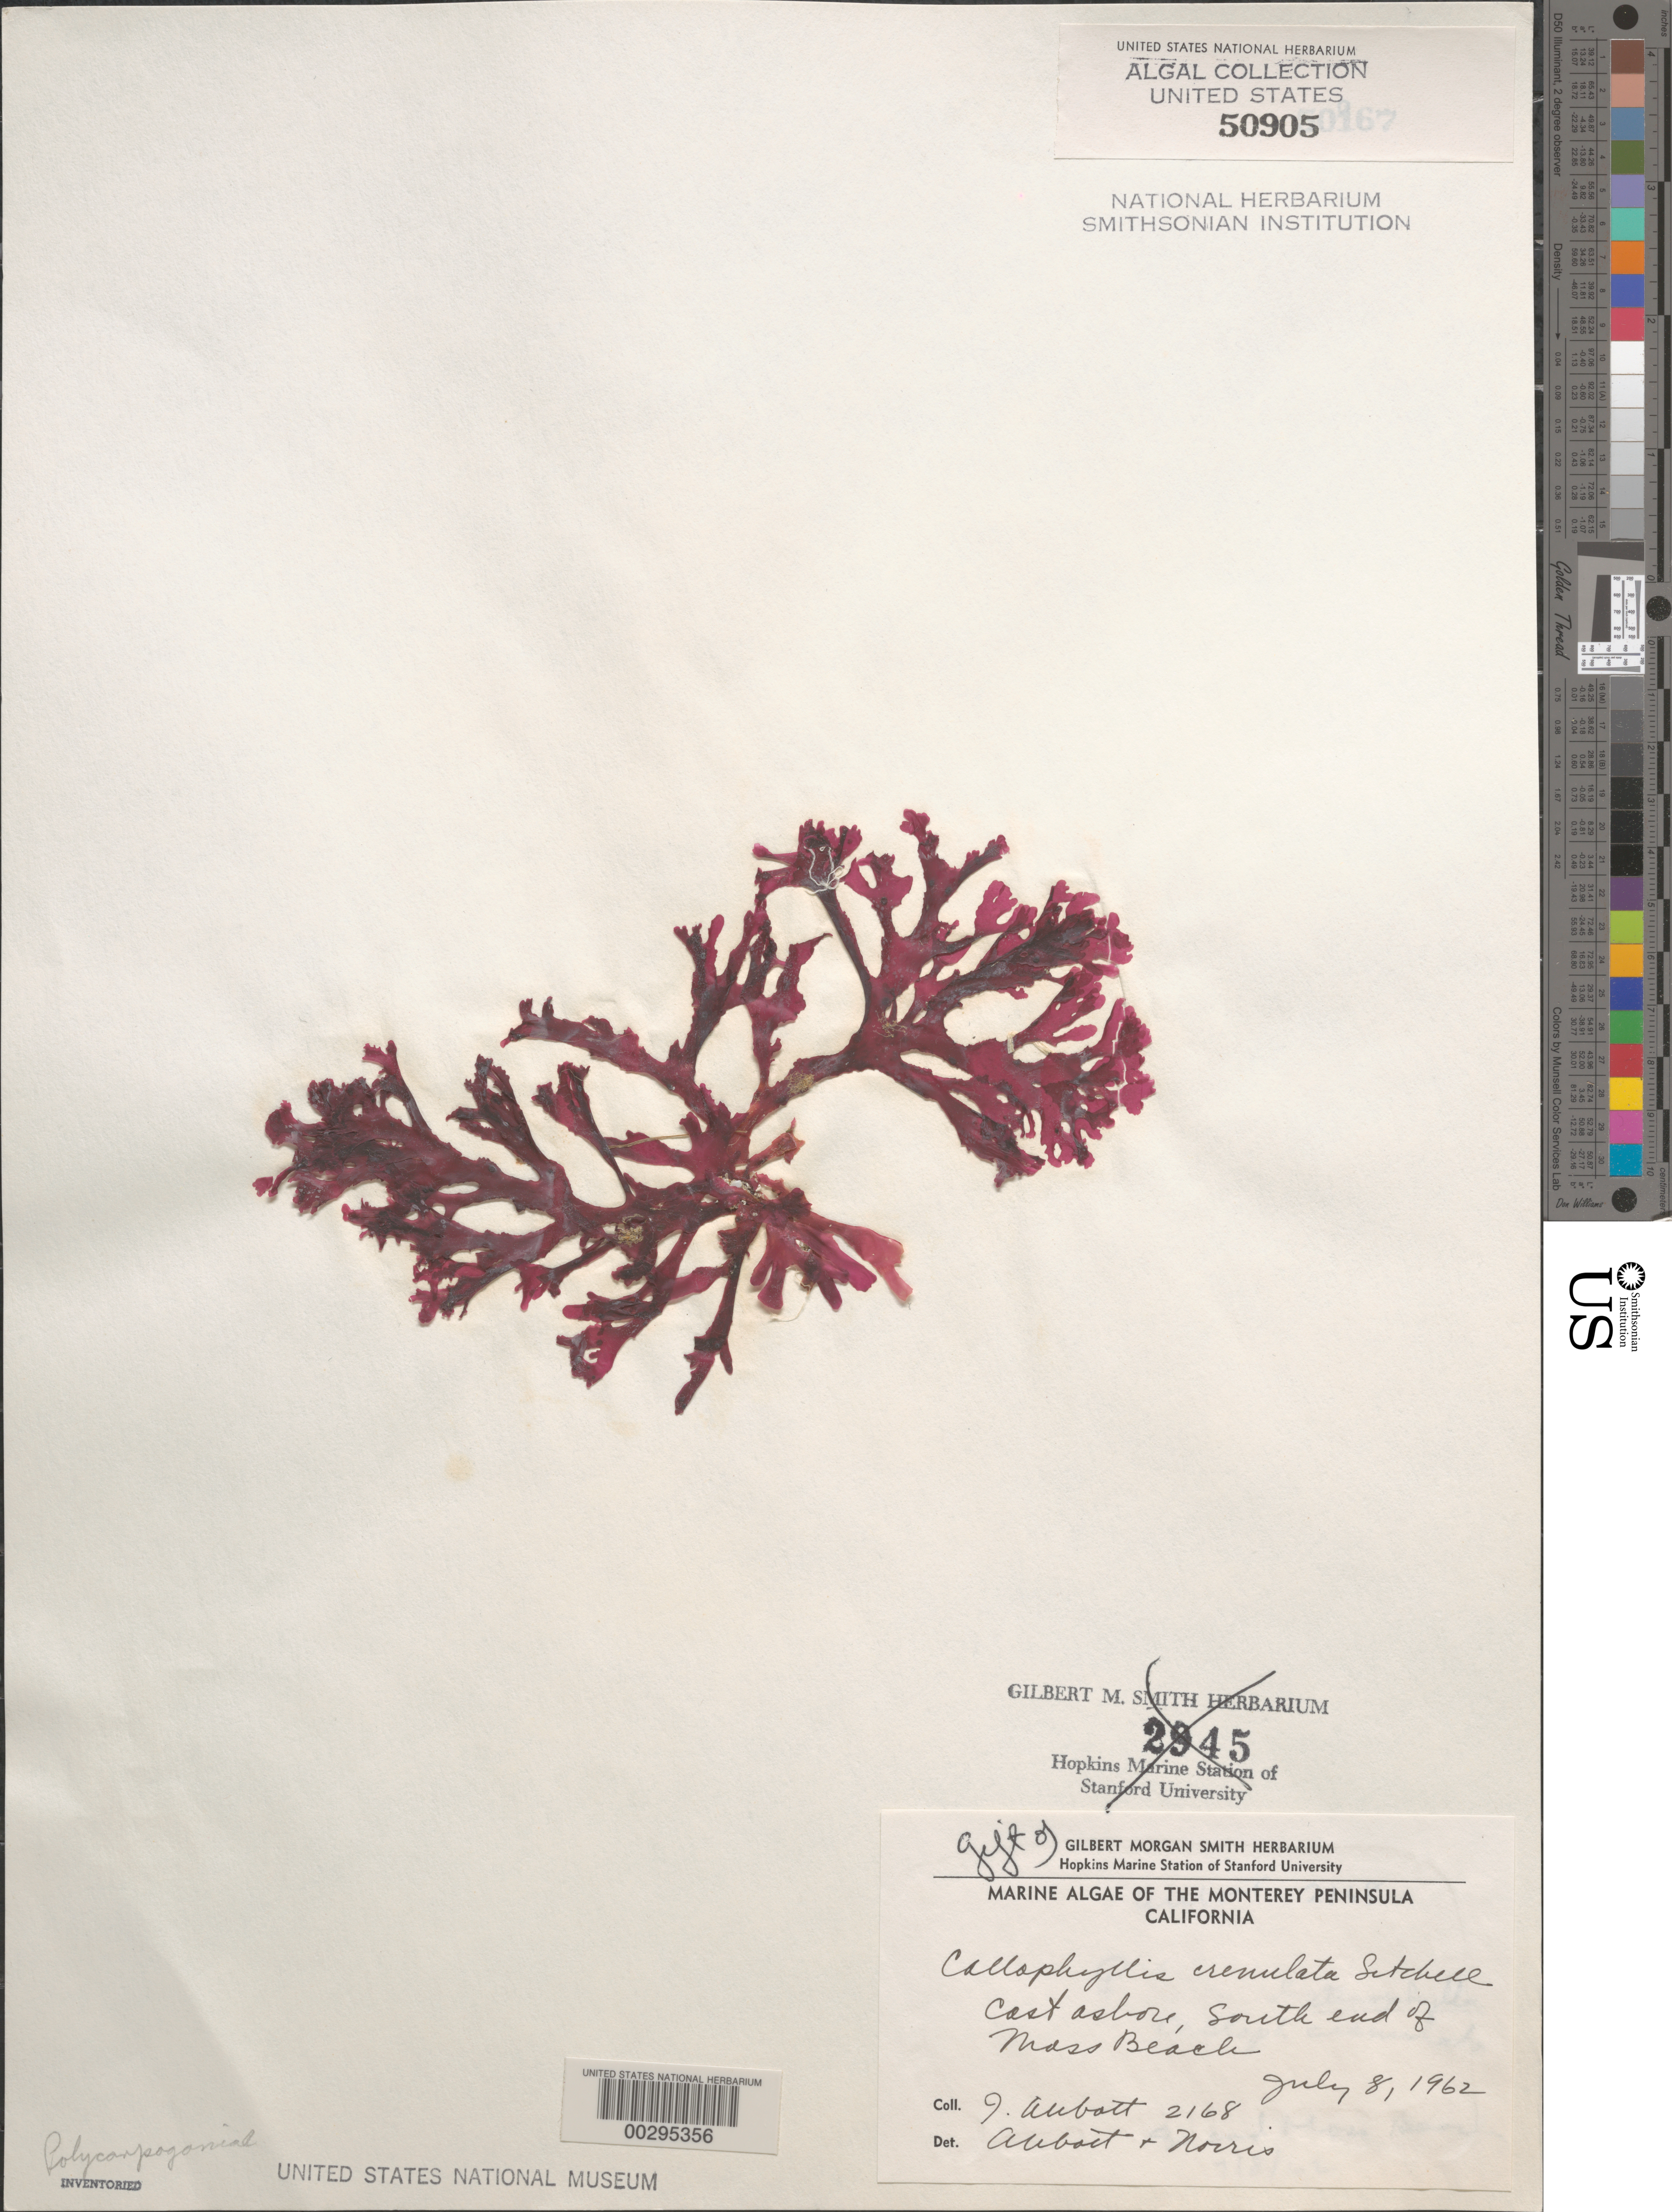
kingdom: Plantae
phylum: Rhodophyta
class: Florideophyceae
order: Gigartinales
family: Kallymeniaceae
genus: Callophyllis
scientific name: Callophyllis crenulata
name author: Setch.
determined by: Abbott, I. A.; Norris, R. E.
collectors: I. A. Abbott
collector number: IAA 2168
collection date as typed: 08 Jul 1962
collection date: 1962-07-08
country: United States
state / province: California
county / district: Monterey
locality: Moss Beach, south end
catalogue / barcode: US 50905